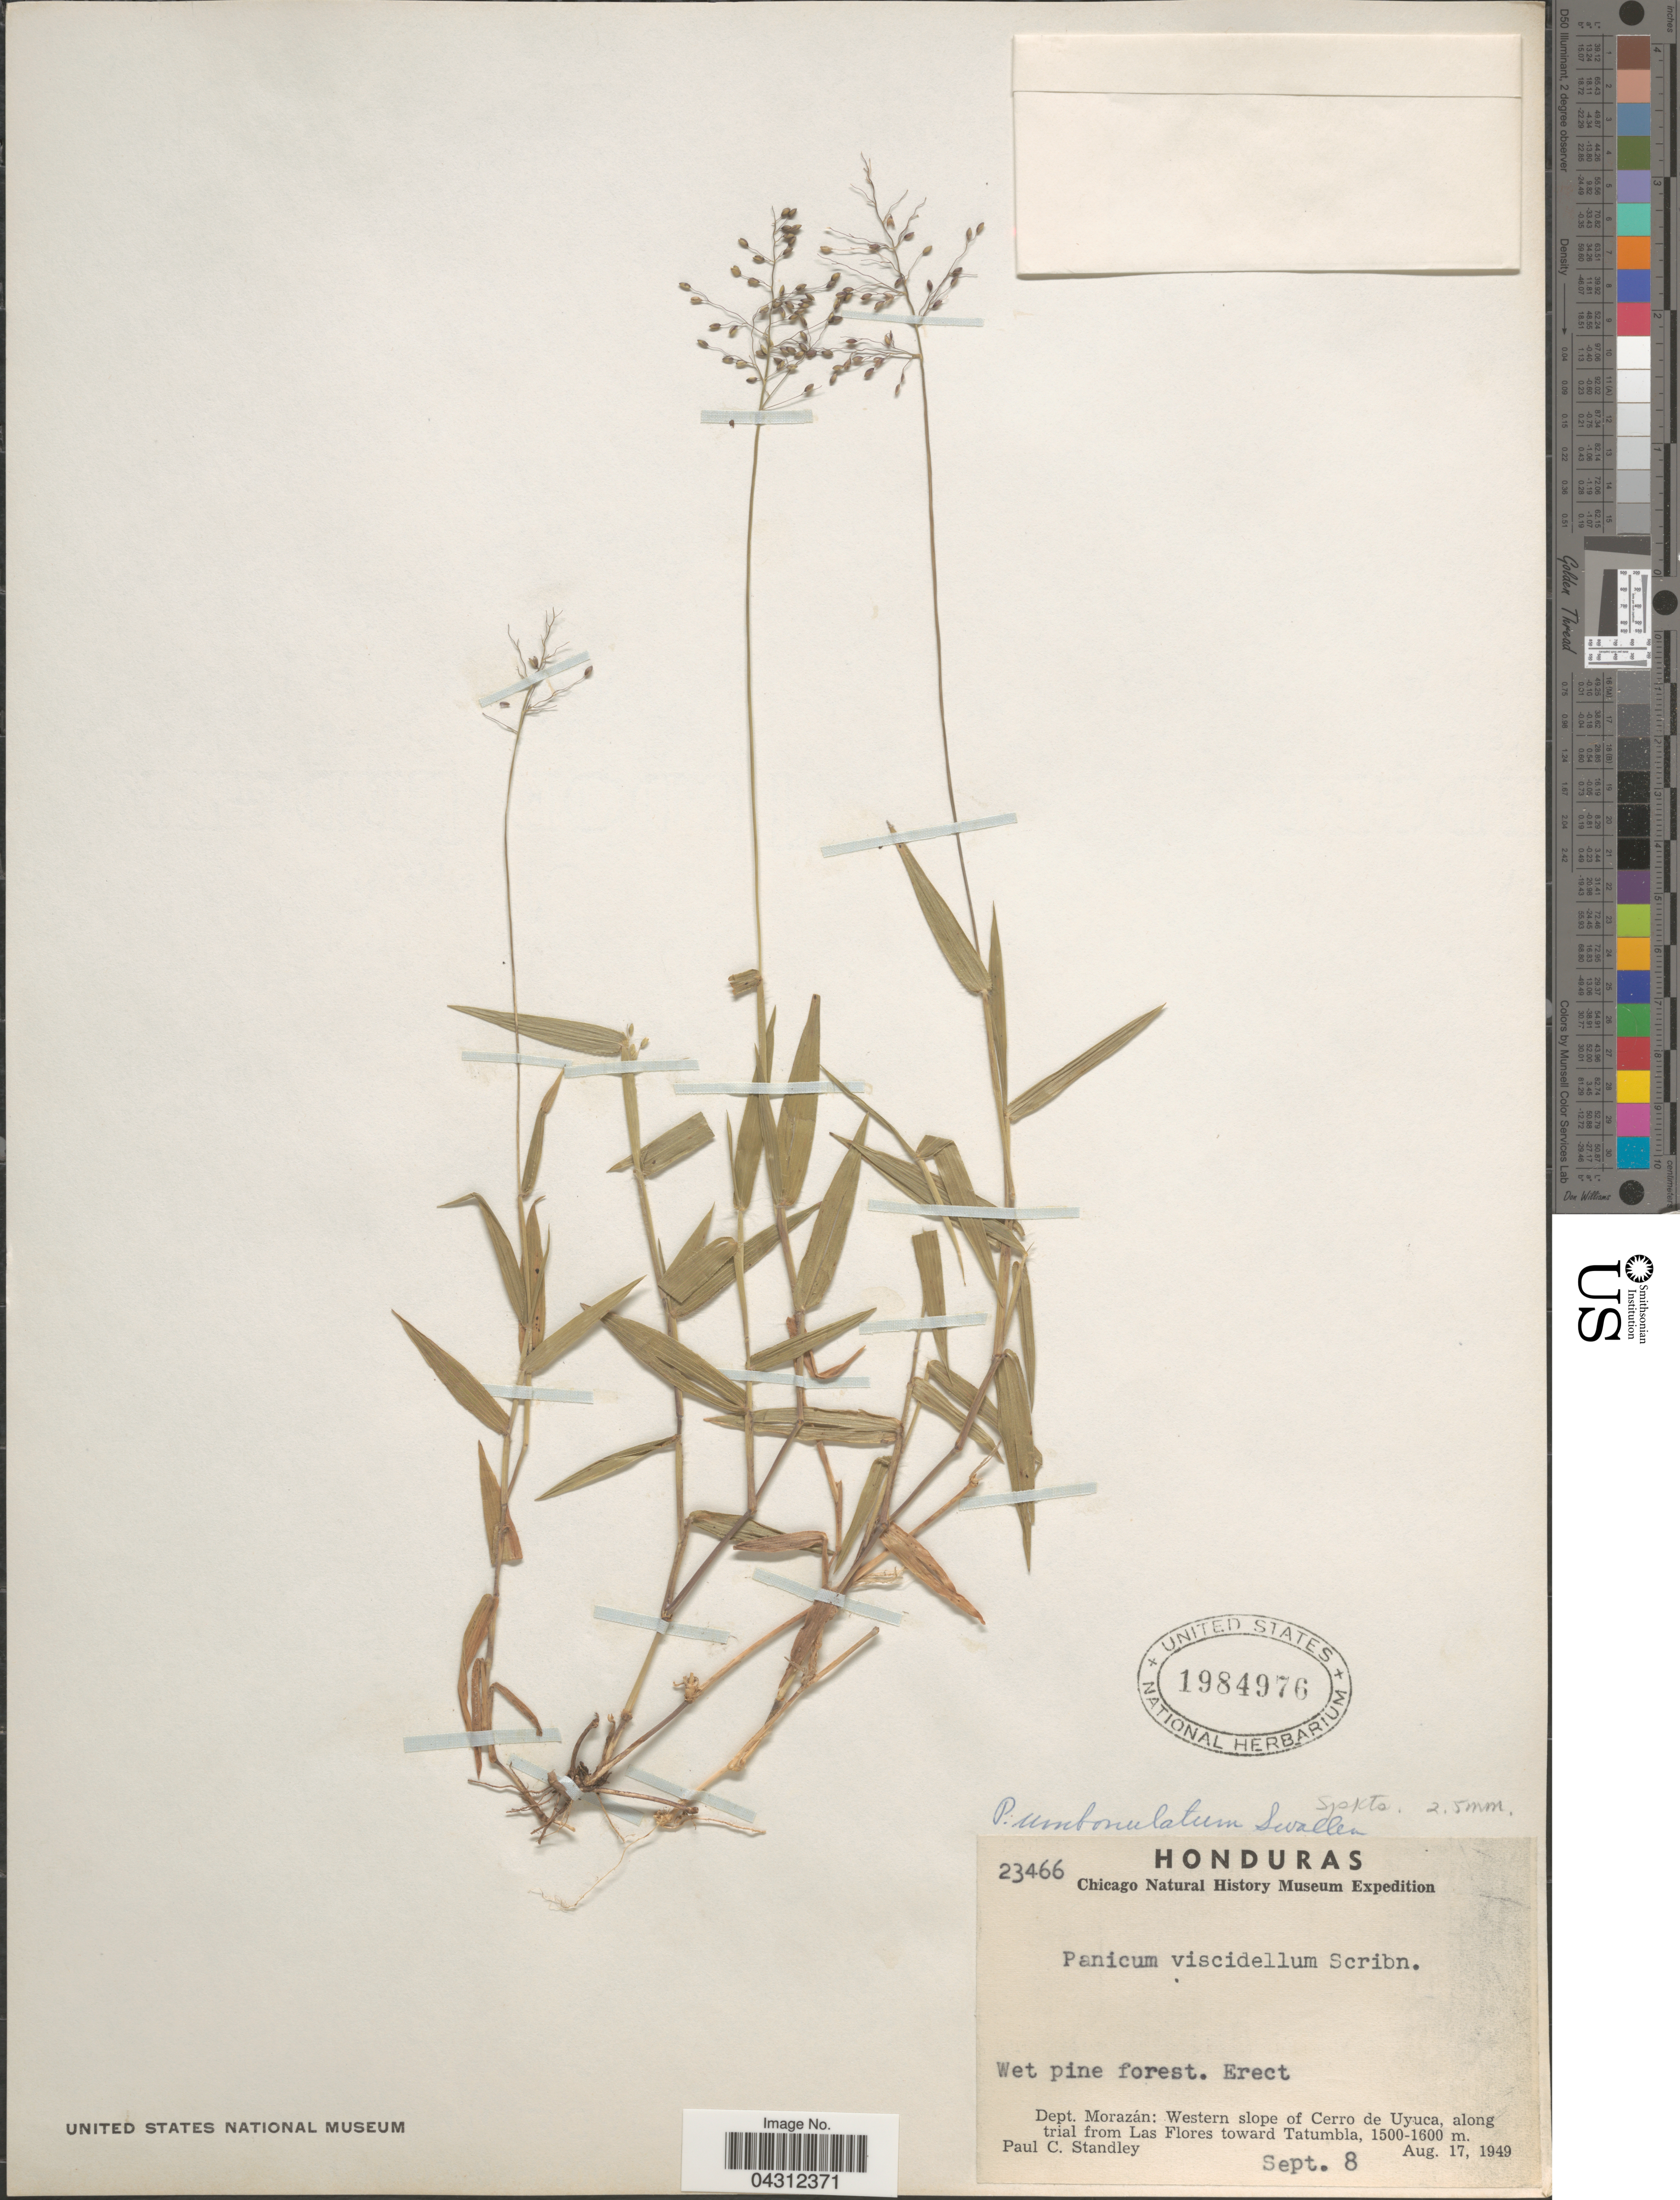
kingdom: Plantae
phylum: Tracheophyta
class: Liliopsida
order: Poales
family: Poaceae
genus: Dichanthelium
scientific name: Dichanthelium umbonulatum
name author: (Swallen) Davidse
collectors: P. C. Standley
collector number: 23466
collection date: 1949-09-08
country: Honduras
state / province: Fco. Morazán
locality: Chicago Natural History Museum Expedition. Dept. Morazán: Western slope of Cerro de Uyuca, along trail from Las Flores toward Tatumbla.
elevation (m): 1500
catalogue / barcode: US 1984976